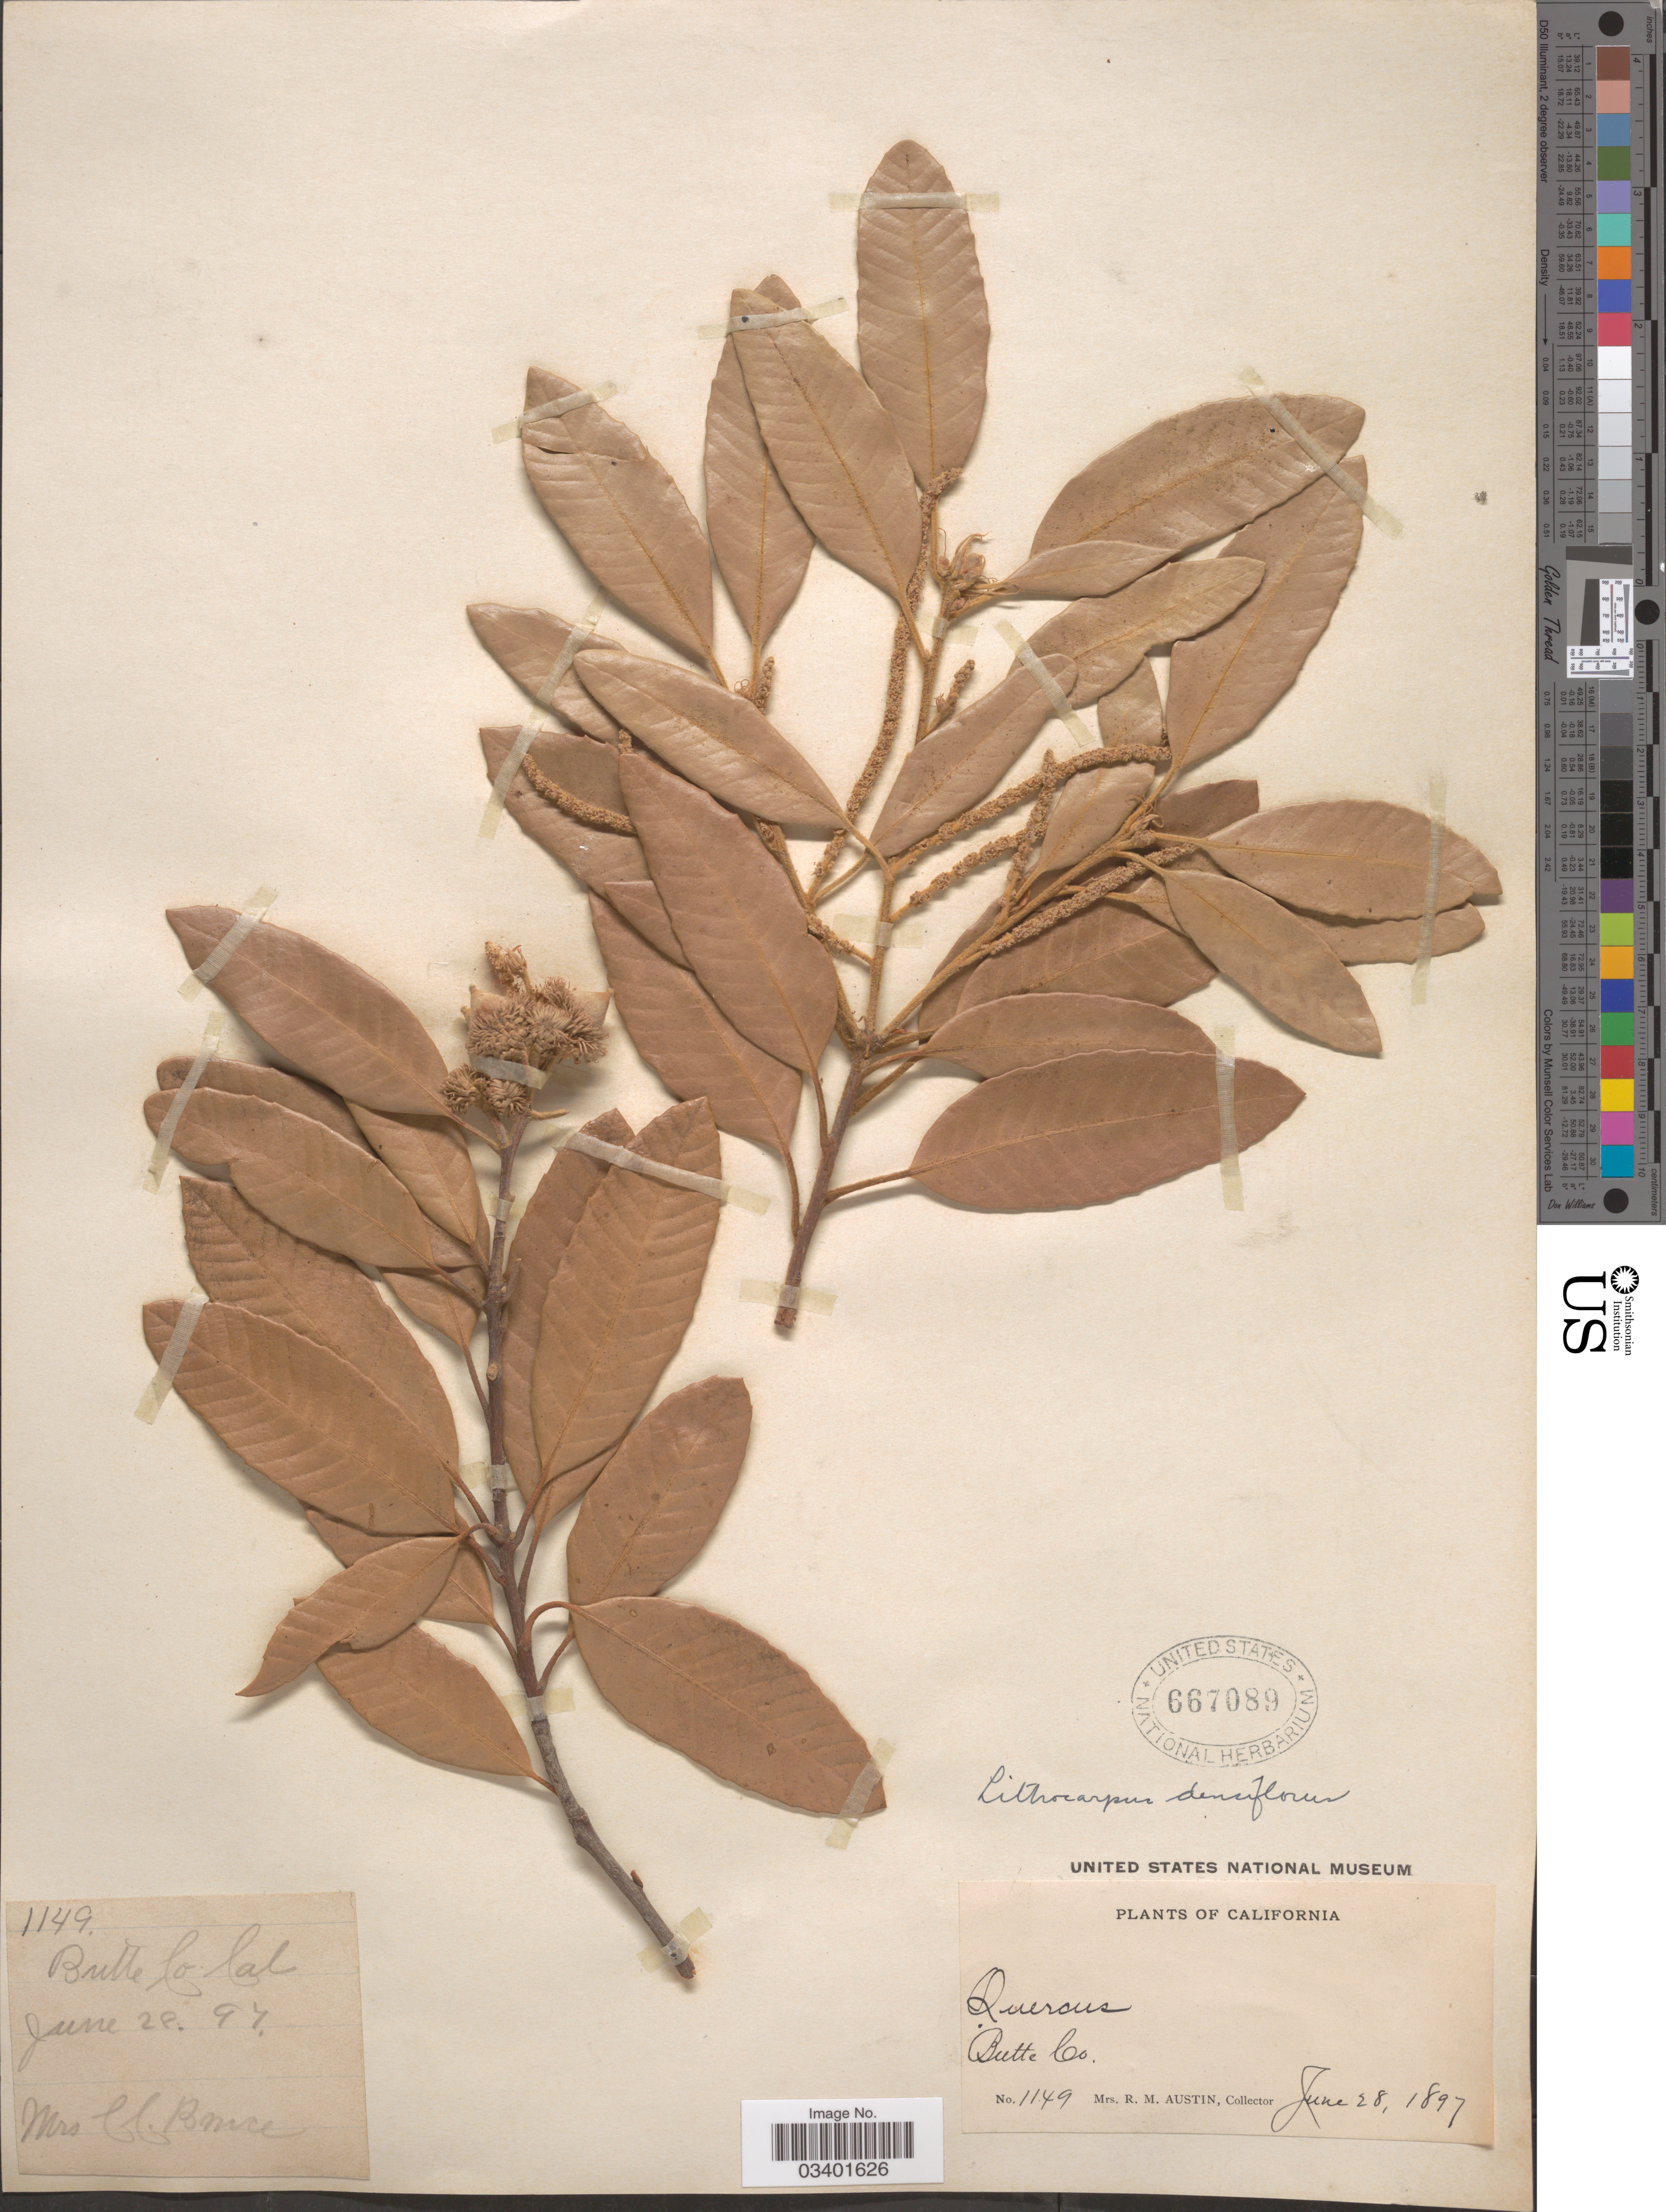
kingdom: Plantae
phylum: Tracheophyta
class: Magnoliopsida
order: Fagales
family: Fagaceae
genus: Notholithocarpus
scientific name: Notholithocarpus densiflorus var. densiflorus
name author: (Hook. & Arn.) P. S. Manos et al.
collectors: R. Austin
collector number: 1149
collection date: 1897-06-28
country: United States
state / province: California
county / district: Butte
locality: Butte Co.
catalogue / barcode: US 667089